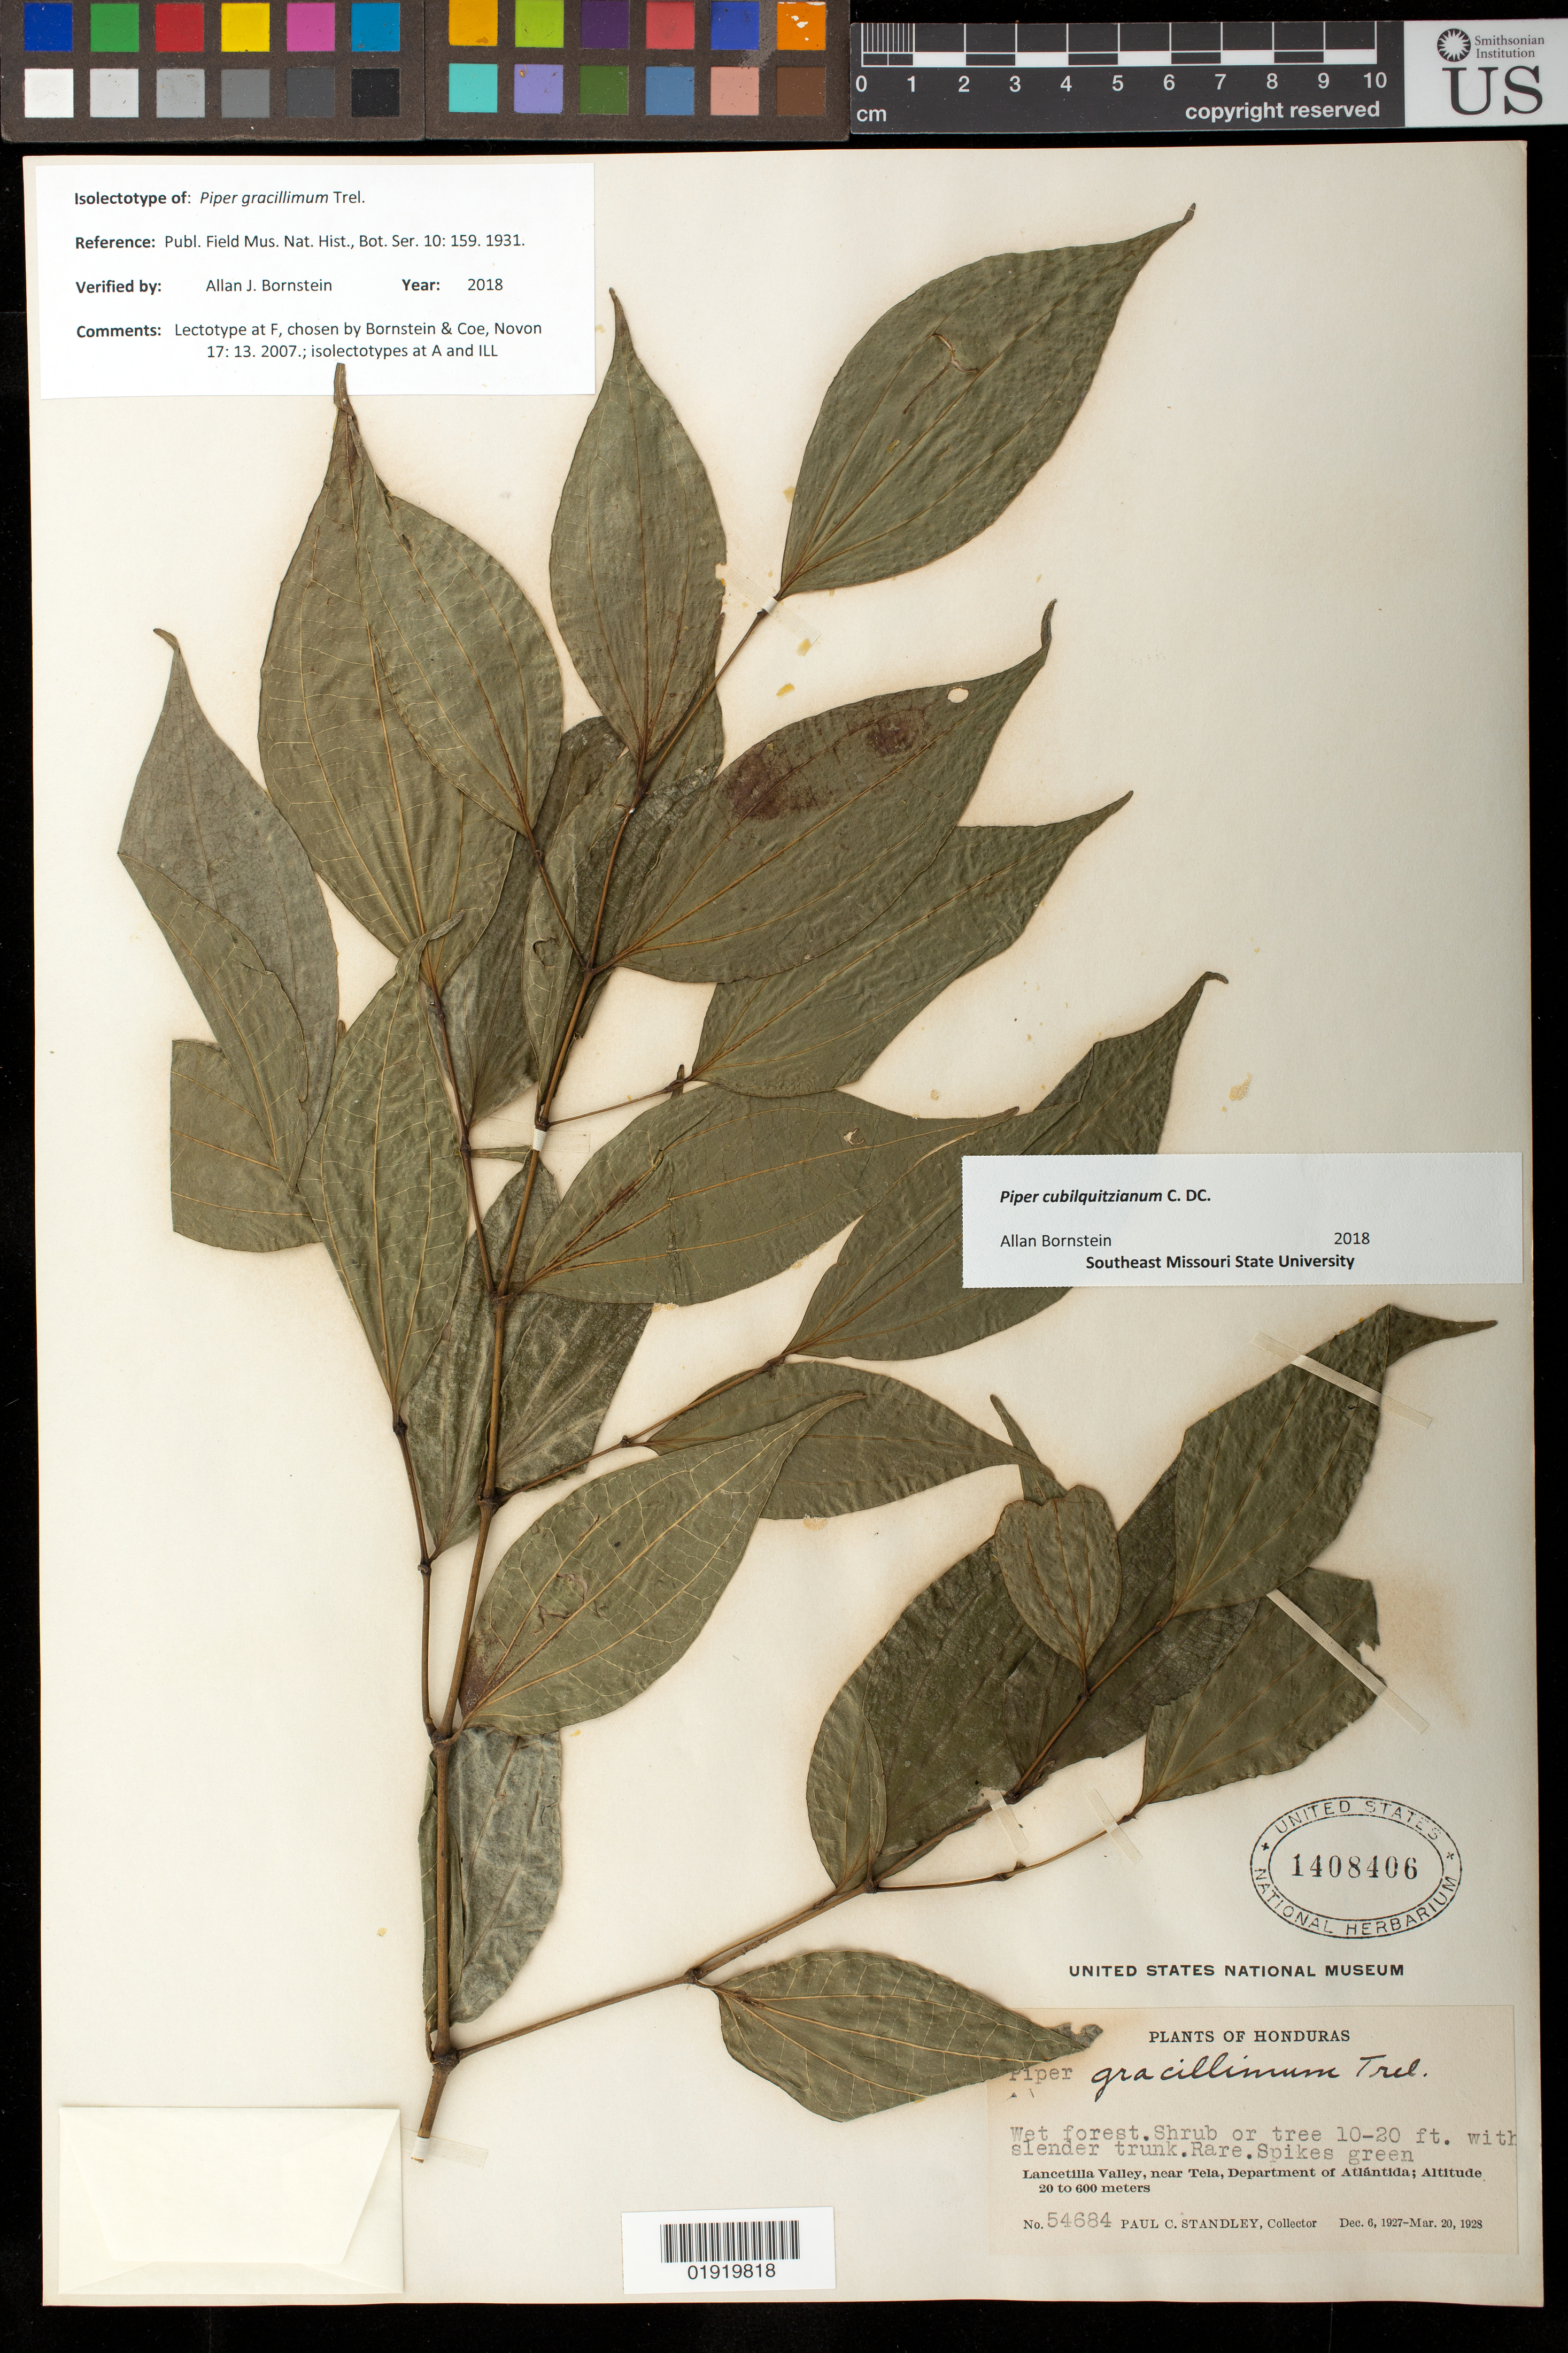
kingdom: Plantae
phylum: Tracheophyta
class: Magnoliopsida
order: Piperales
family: Piperaceae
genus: Piper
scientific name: Piper gracillimum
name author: Trel.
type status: Isolectotype; Type Collection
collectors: P. C. Standley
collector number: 54684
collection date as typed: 06 Dec 1927 to 20 Mar 1928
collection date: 1927-12-06/1928-03-20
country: Honduras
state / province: Atlántida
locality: Lancetilla Valley, near Tela, Department of Atlántida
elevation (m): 20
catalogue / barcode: US 1408406